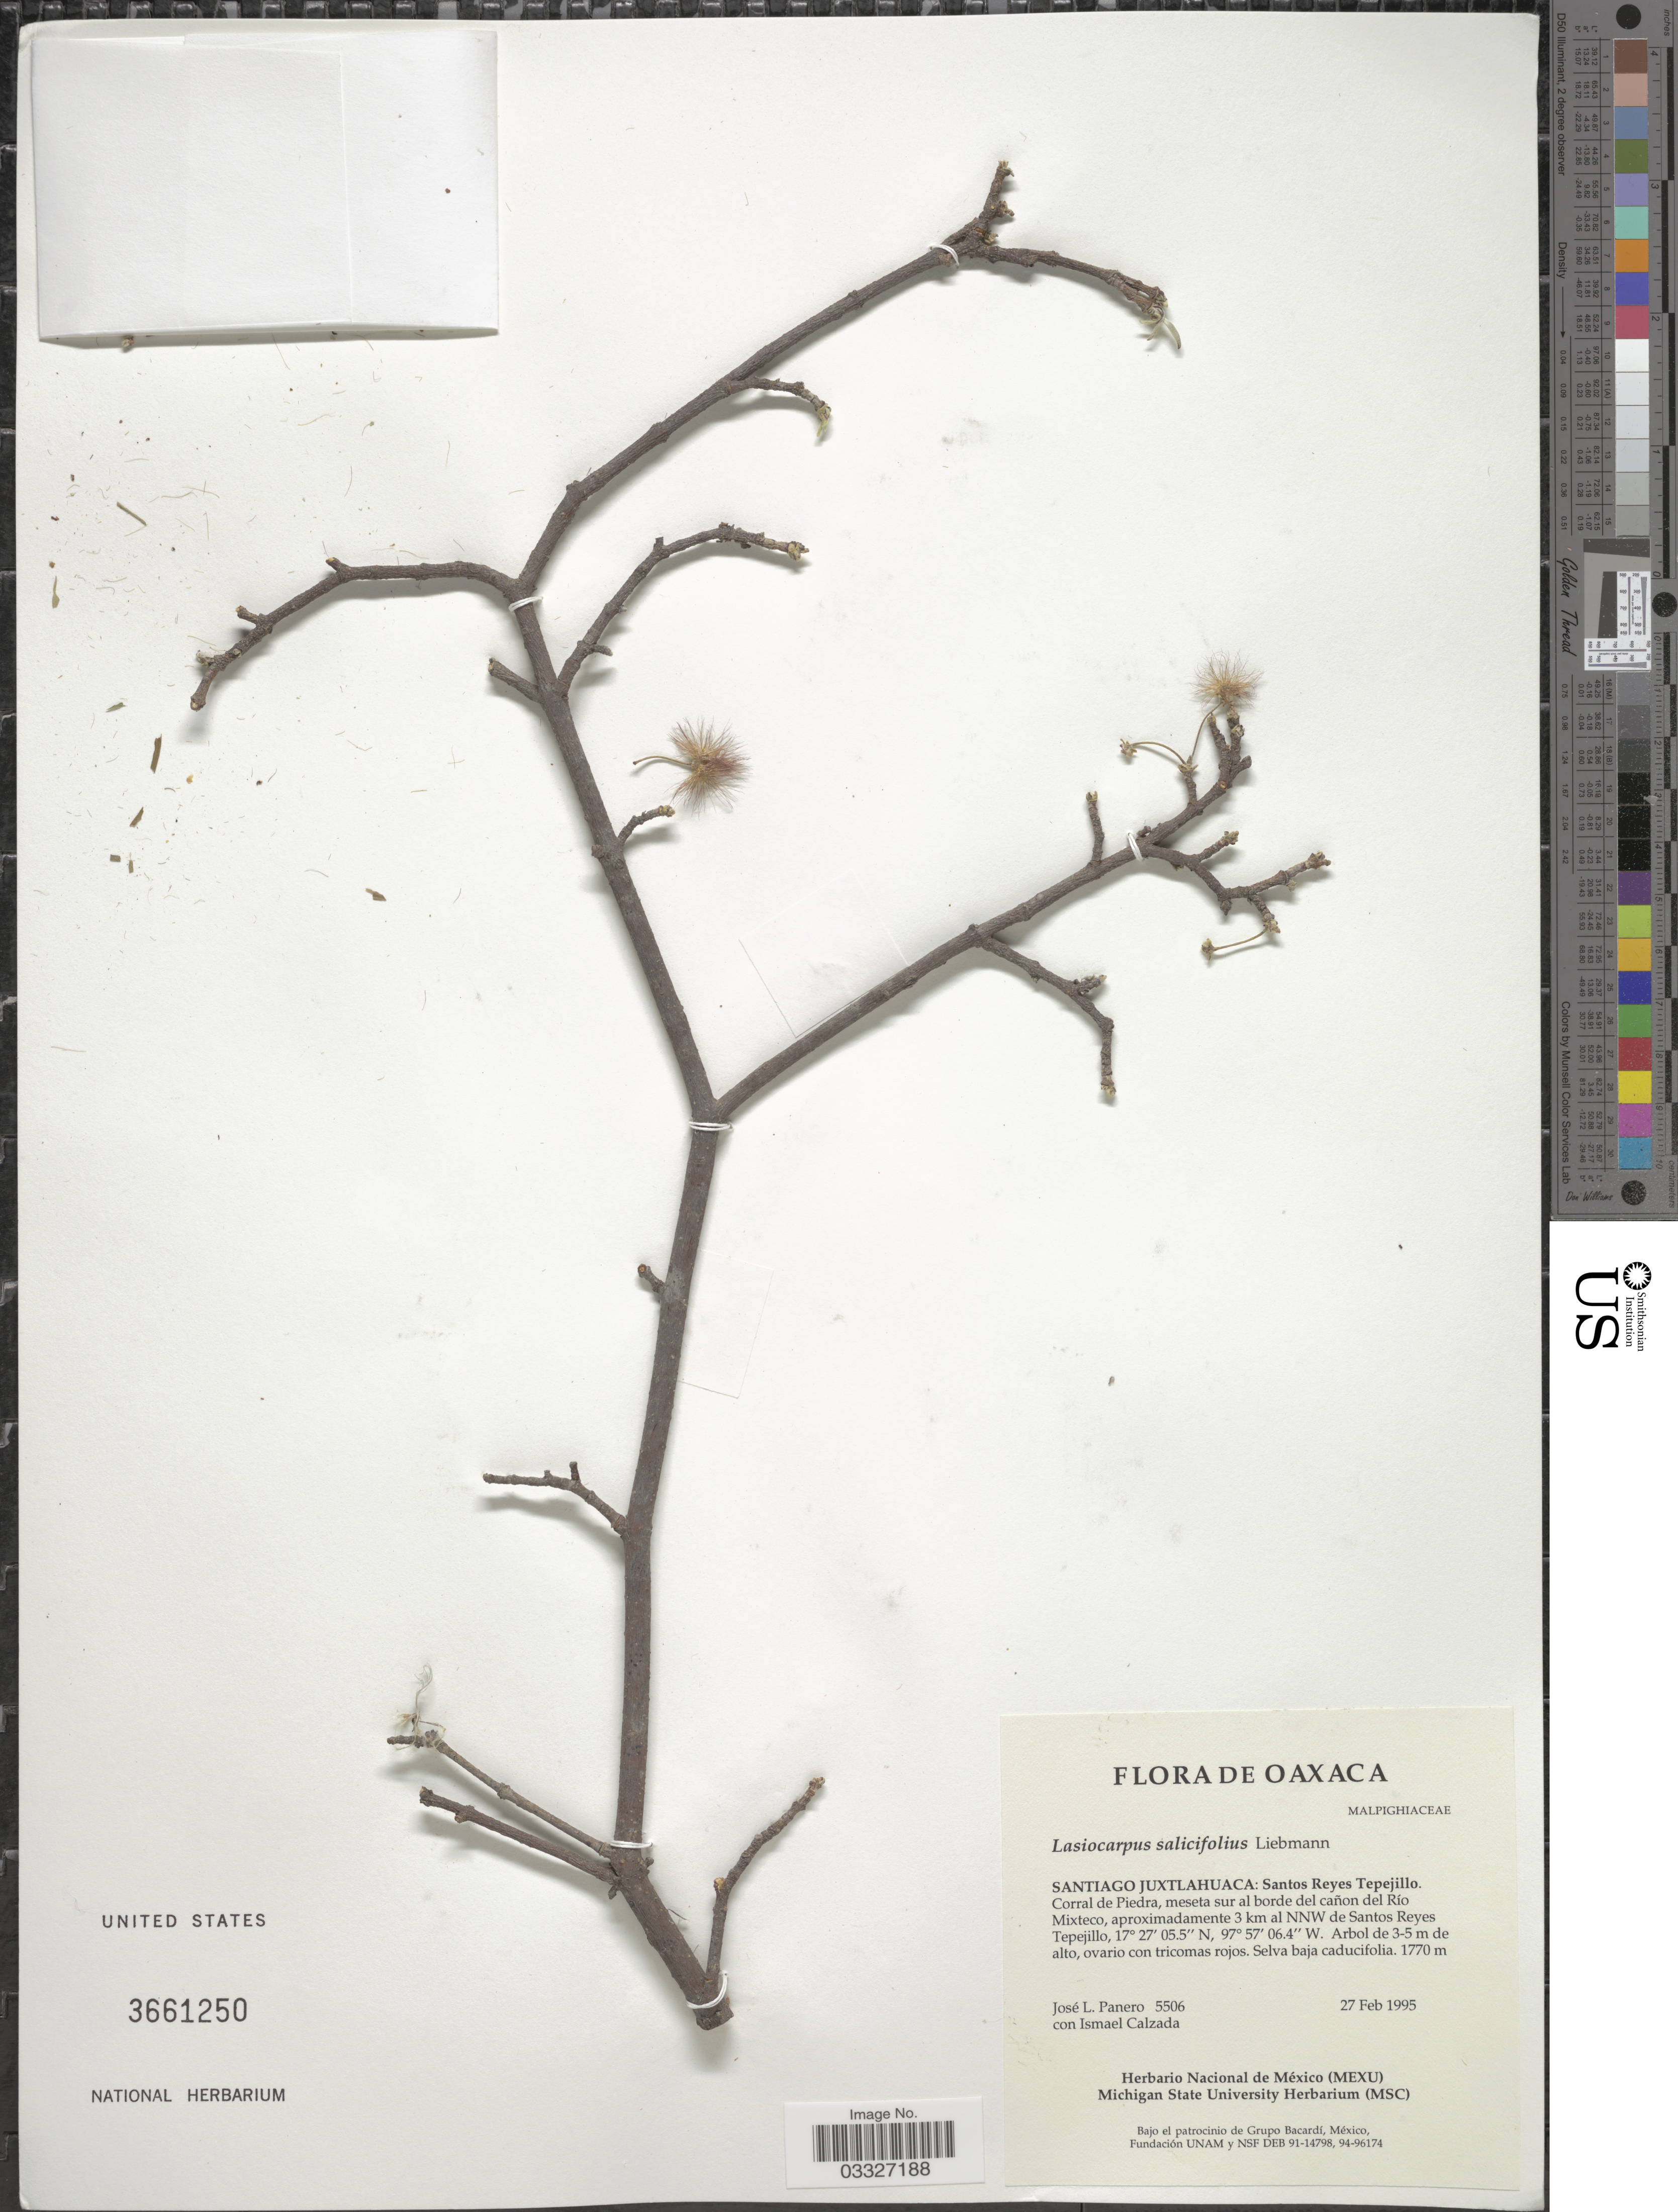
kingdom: Plantae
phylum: Tracheophyta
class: Magnoliopsida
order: Malpighiales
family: Malpighiaceae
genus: Lasiocarpus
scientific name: Lasiocarpus salicifolius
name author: Liebm.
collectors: J. L. Panero & I. Calzada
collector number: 5506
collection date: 1995-02-27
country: Mexico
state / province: Oaxaca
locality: Santiago Juxtlahuaca: Santos Reyes Tepejillo. Corral de Piedra, meseta sur al borde del cañon del Río Mixteco, aproximadamente 3 km al NNW de Santos Reyes Tepejillo.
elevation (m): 1770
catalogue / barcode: US 3661250